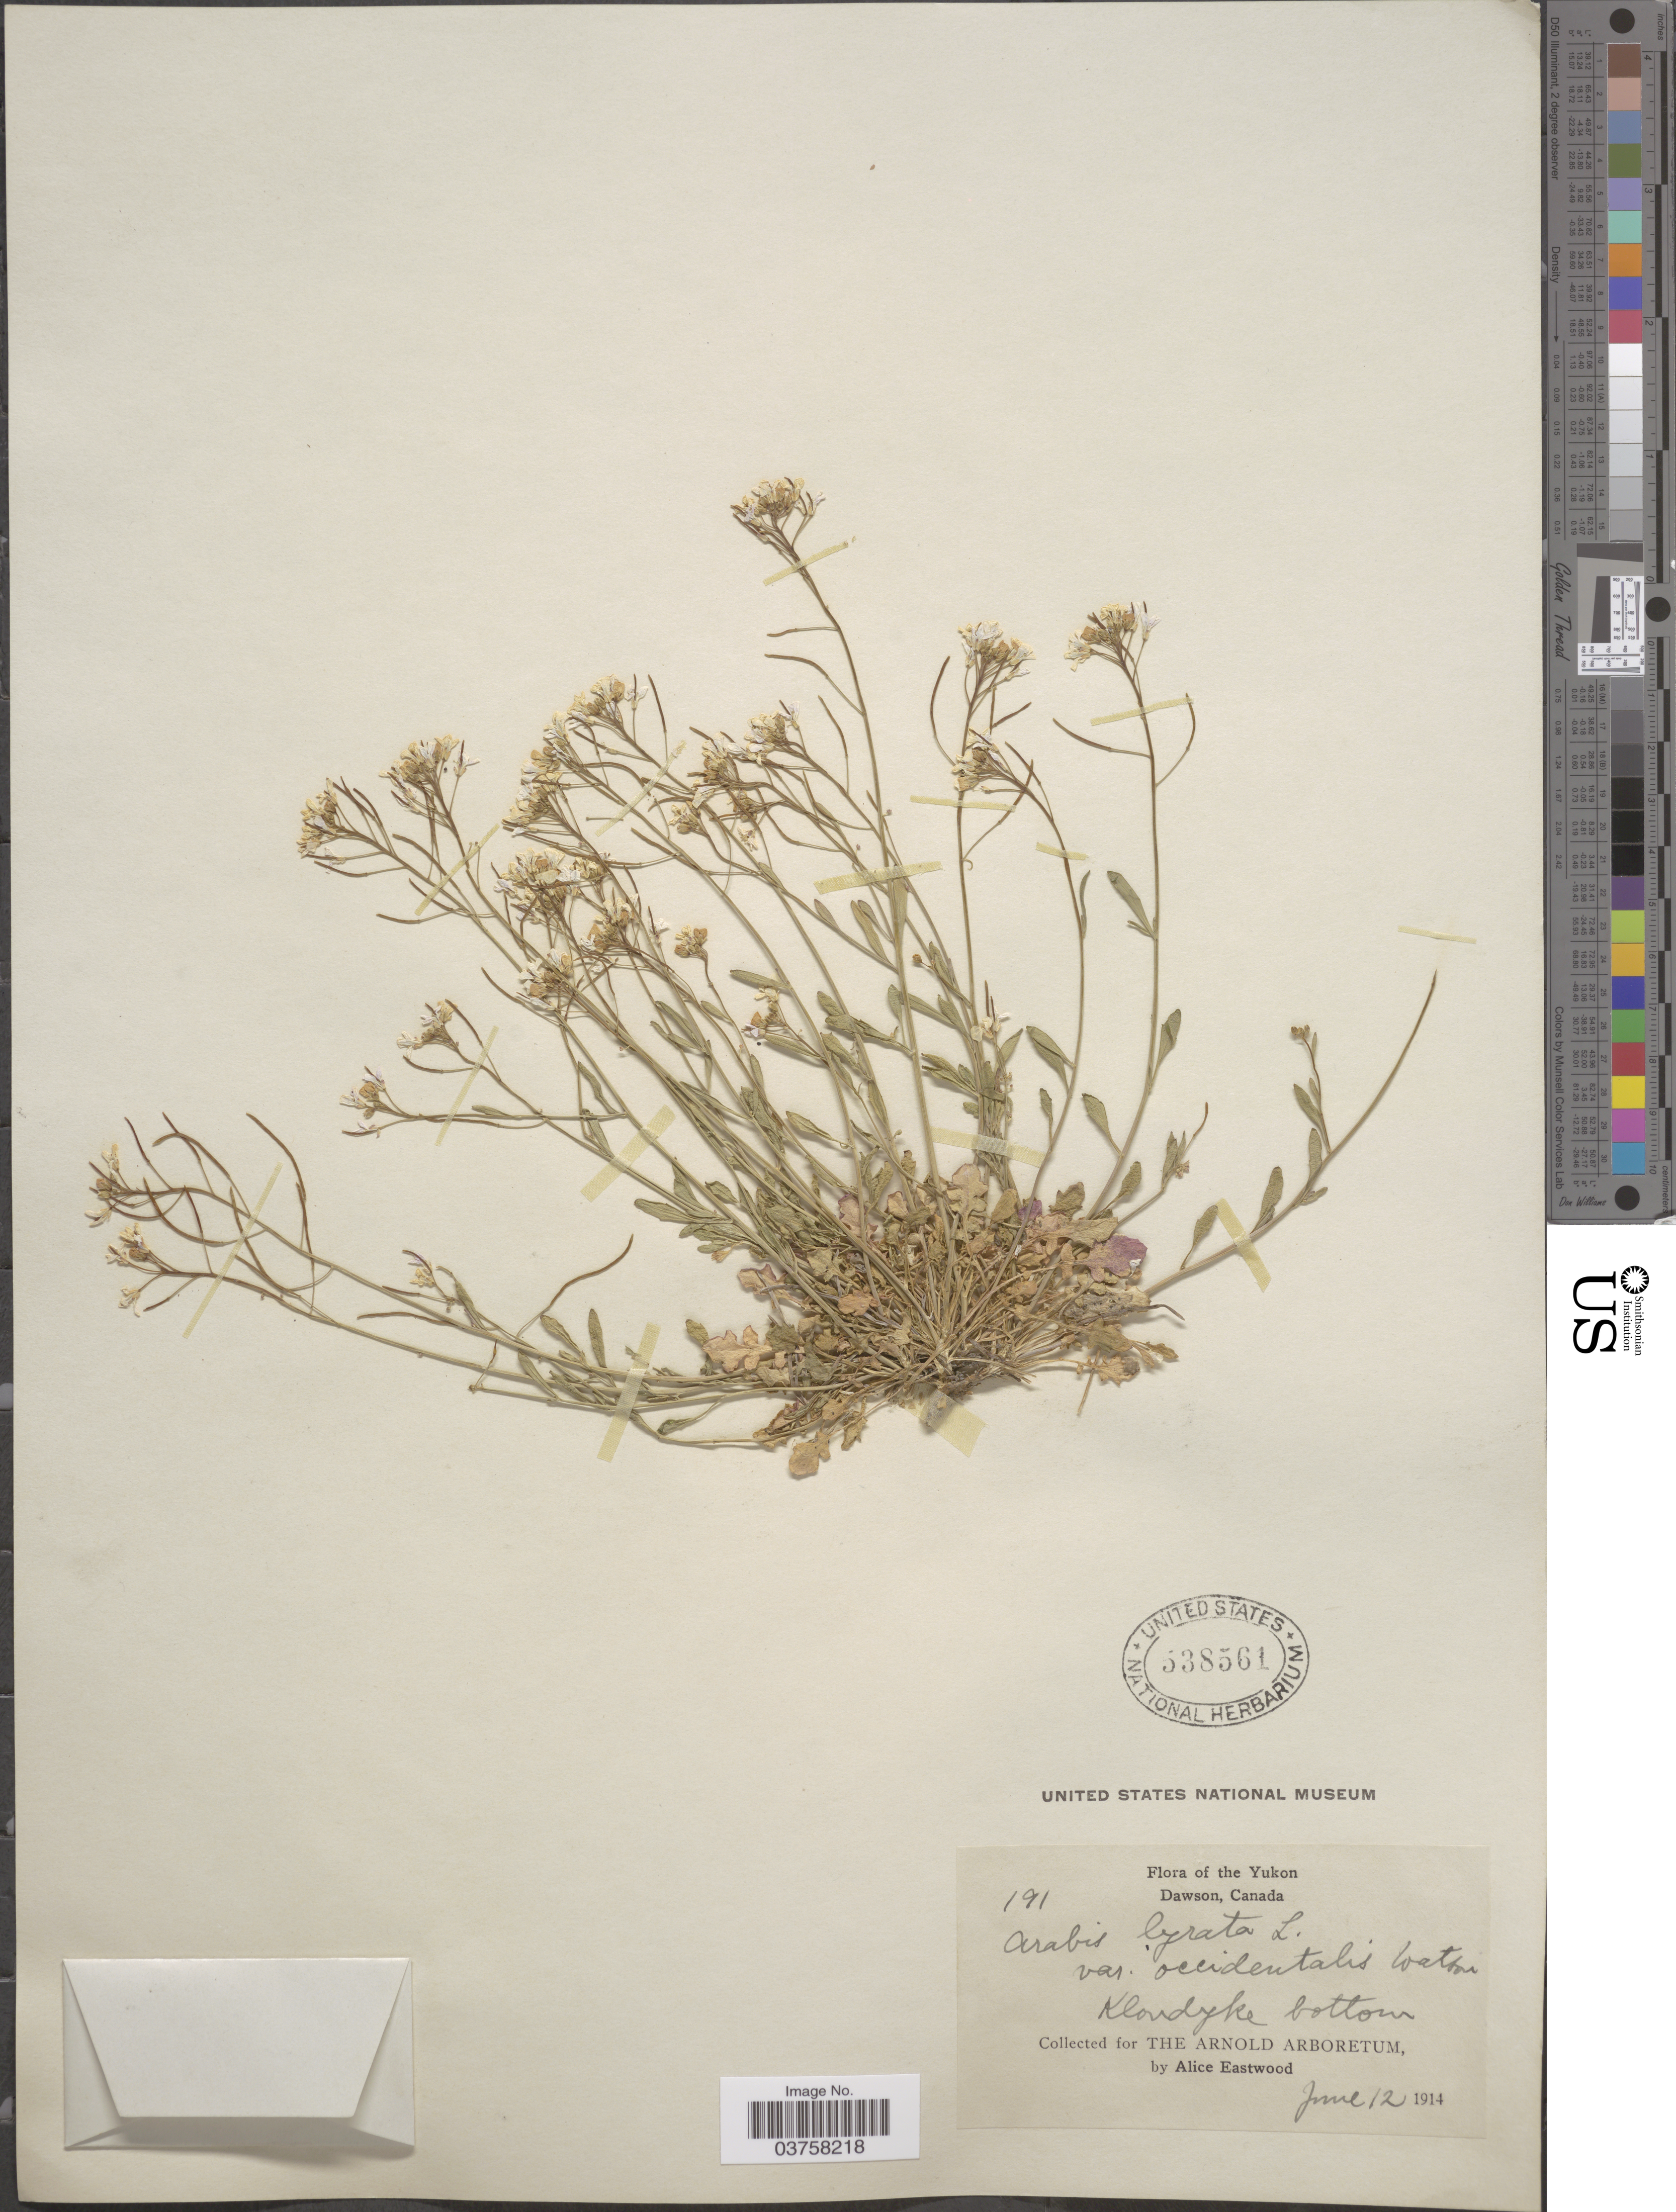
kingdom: Plantae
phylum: Tracheophyta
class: Magnoliopsida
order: Brassicales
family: Brassicaceae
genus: Arabis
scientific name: Arabis lyrata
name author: L.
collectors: A. Eastwood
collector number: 191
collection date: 1914-06-12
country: Canada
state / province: Yukon Territory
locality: The Yukon. Dawson. Klondyke bottom.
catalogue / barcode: US 538561